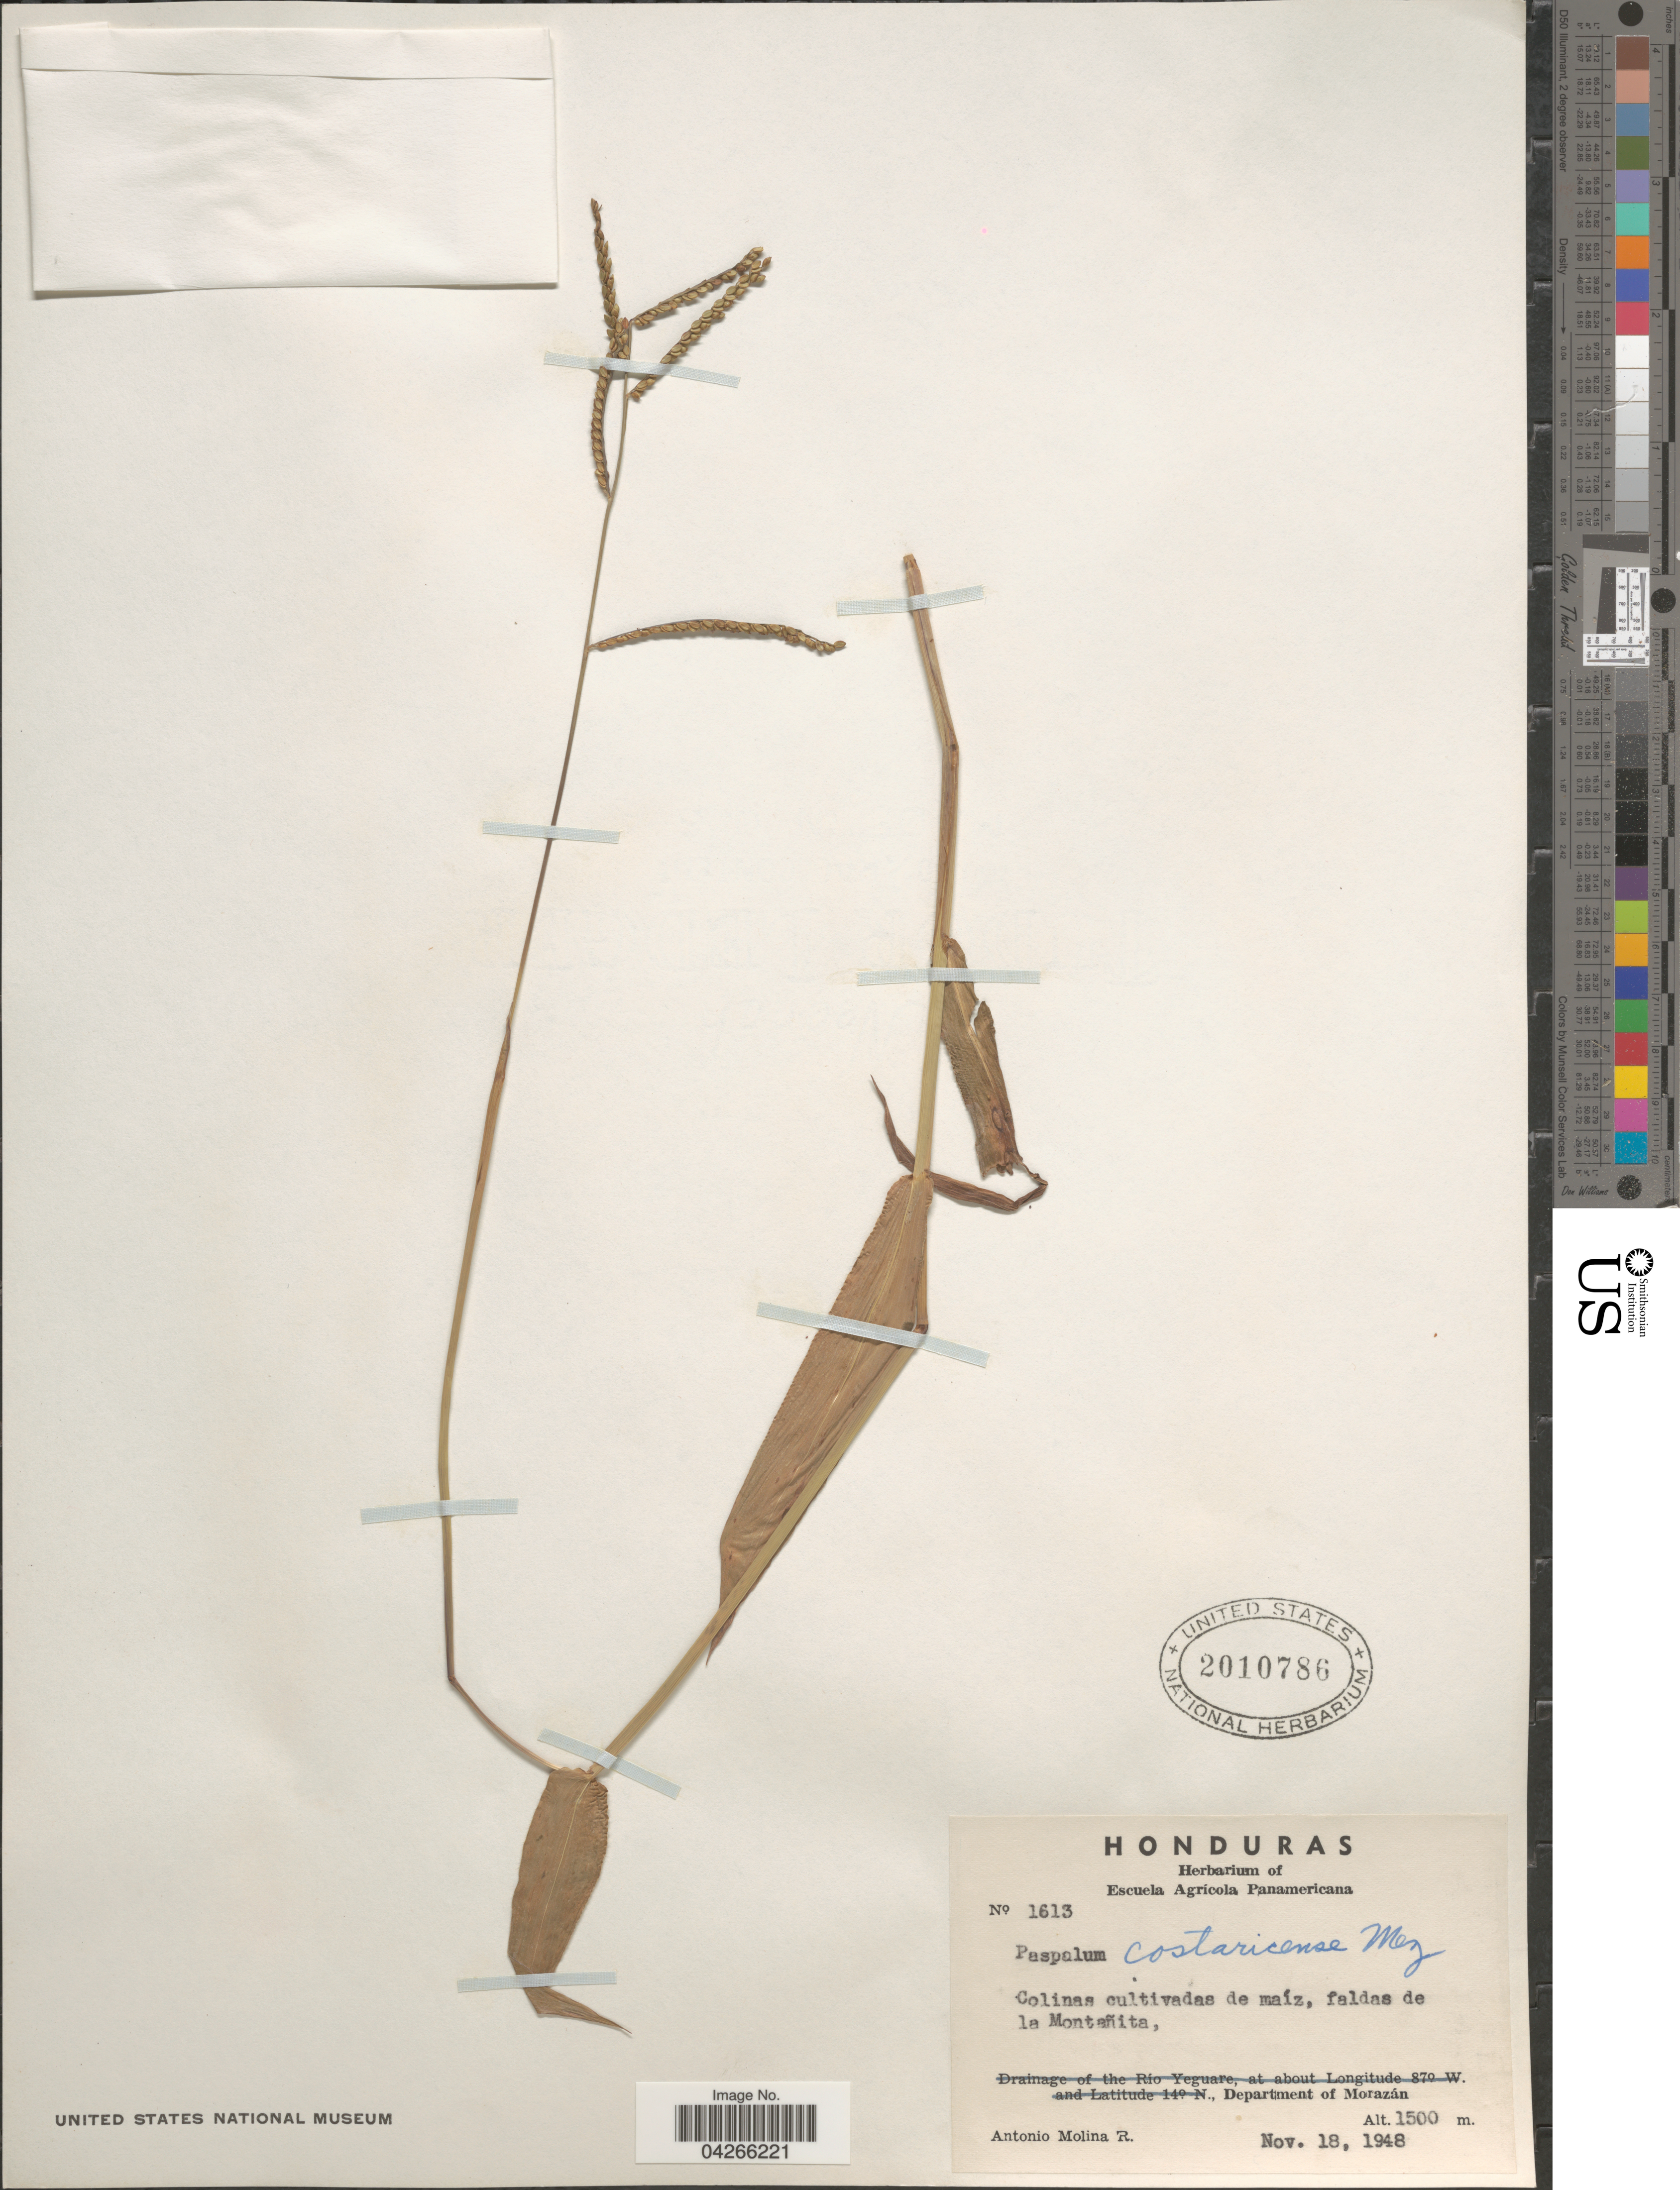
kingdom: Plantae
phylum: Tracheophyta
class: Liliopsida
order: Poales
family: Poaceae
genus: Paspalum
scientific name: Paspalum costaricense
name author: Mez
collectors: A. Molina R.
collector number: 1613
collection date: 1948-11-18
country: Honduras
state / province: Fco. Morazán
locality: Colinas cultivadas de maíz, faldas de la Montañita, Department of Morazán.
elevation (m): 1500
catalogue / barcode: US 2010786